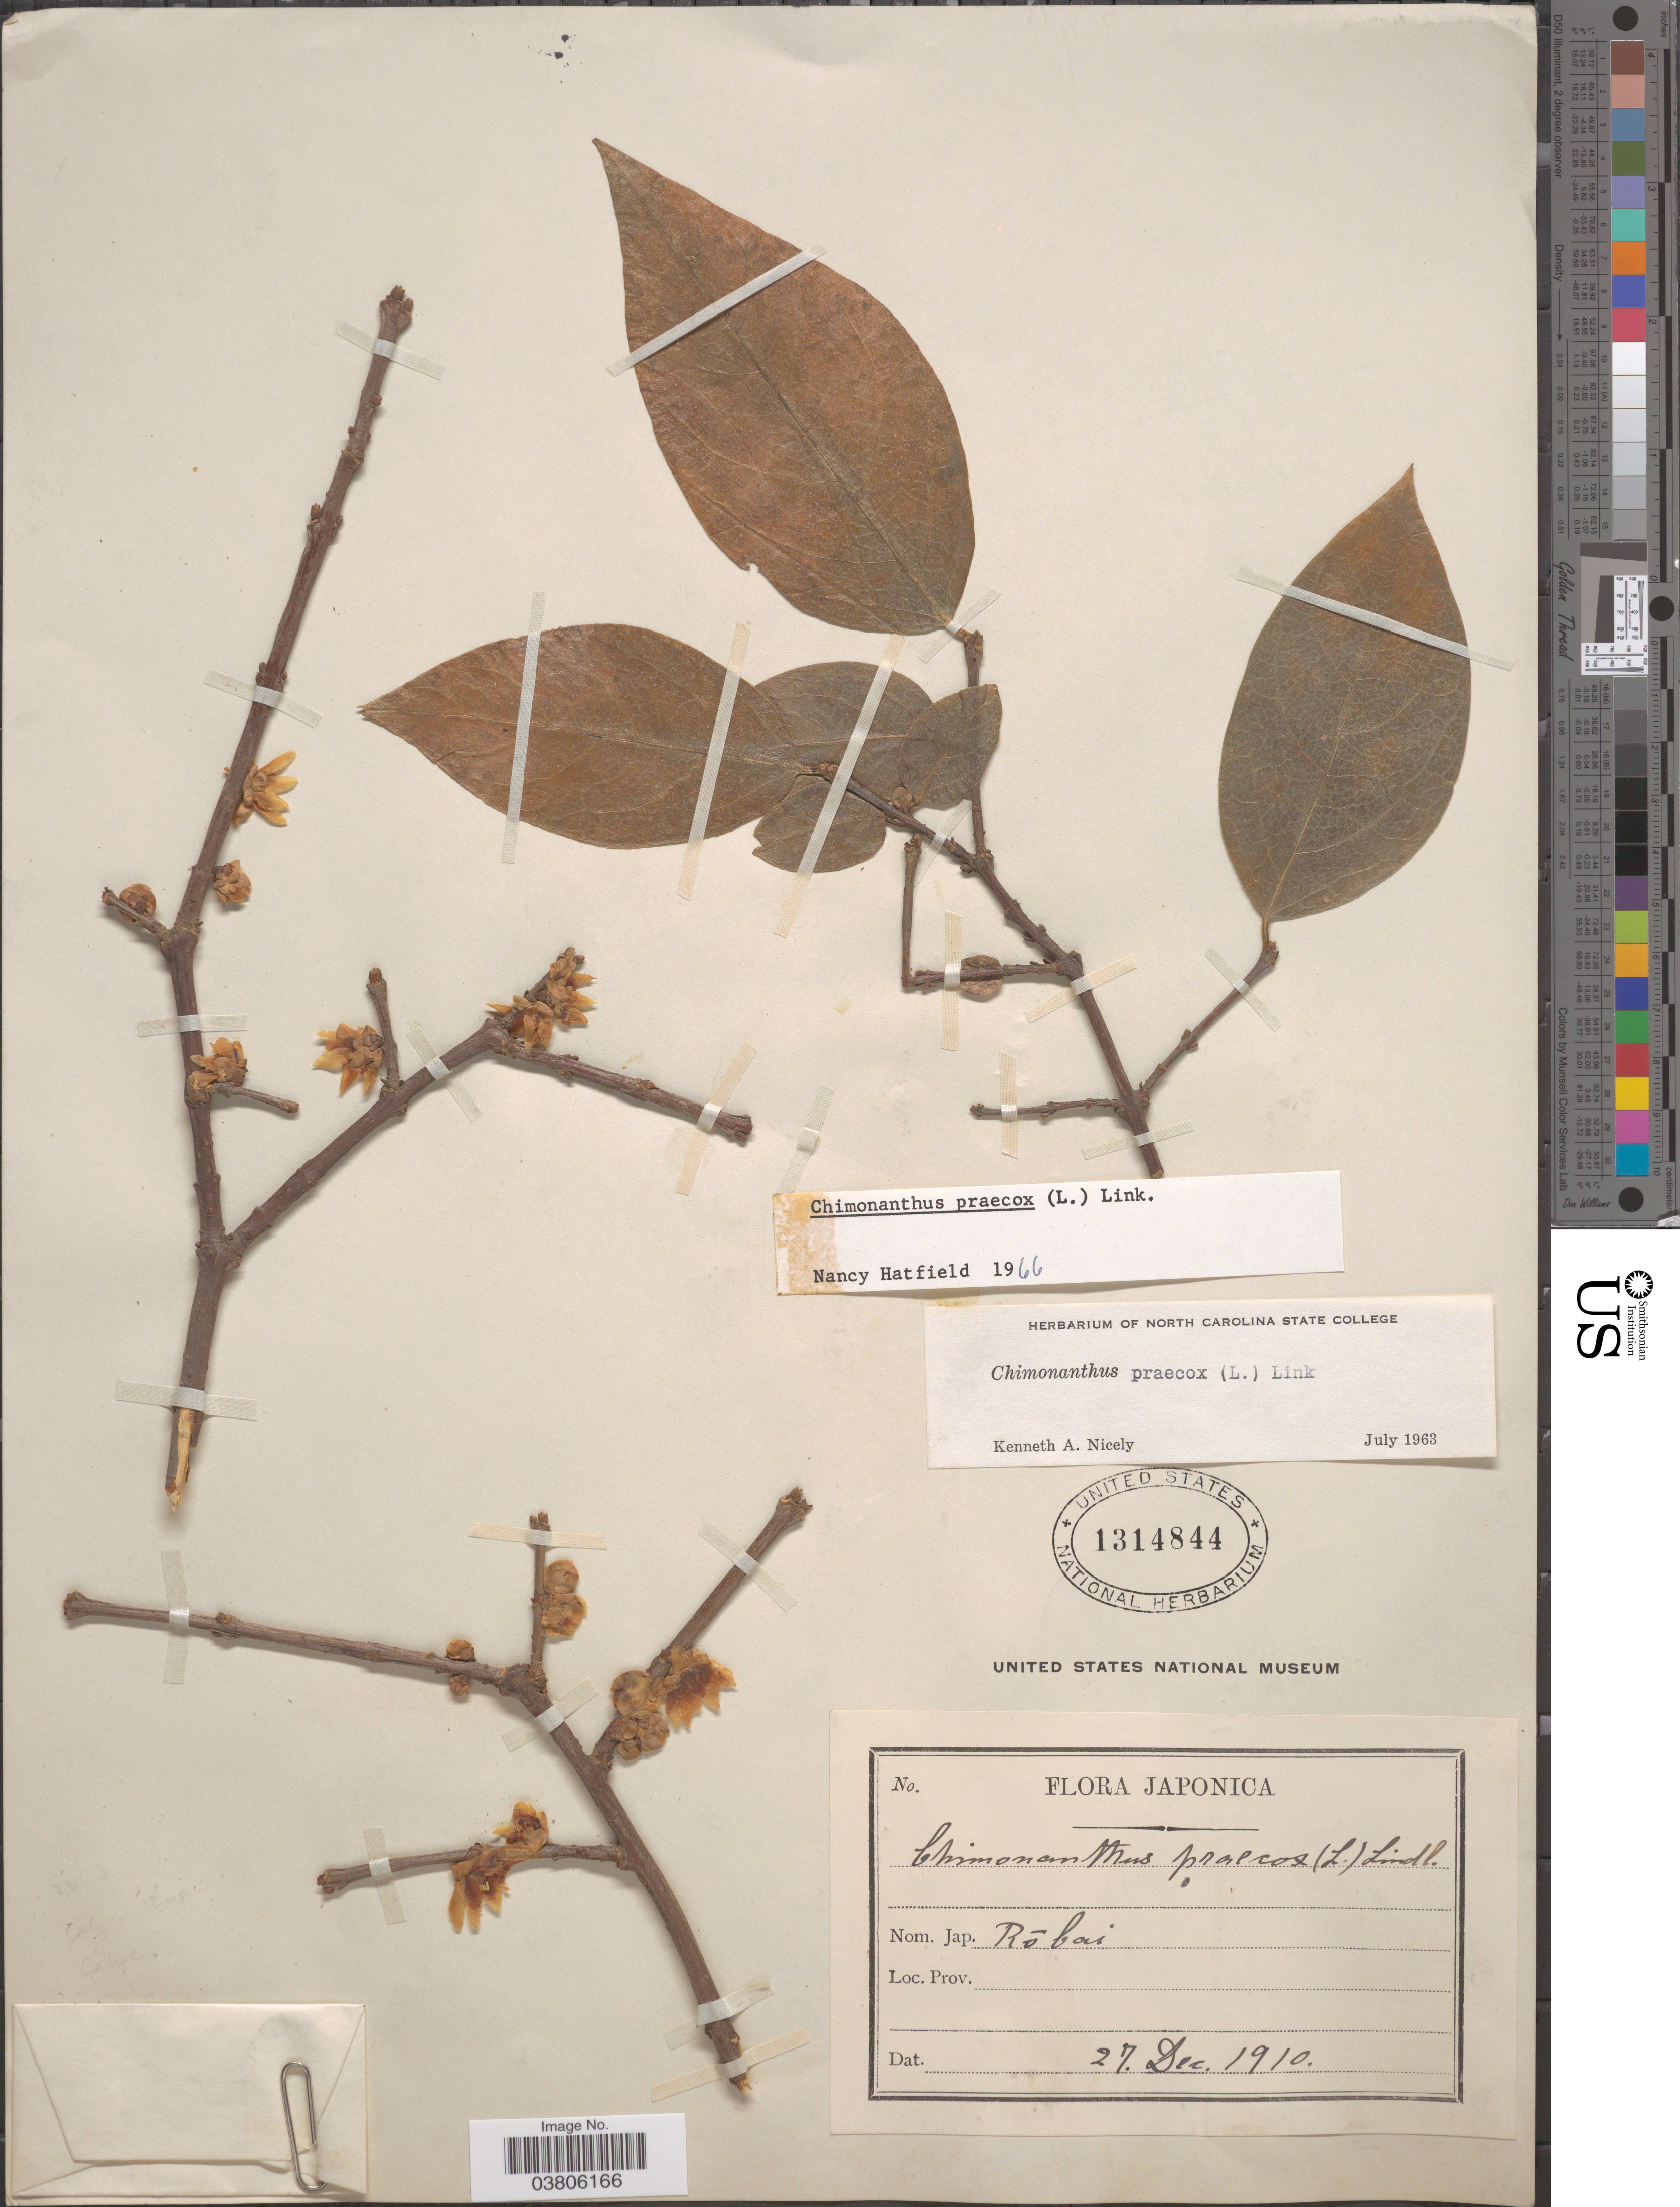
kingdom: Plantae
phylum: Tracheophyta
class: Magnoliopsida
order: Laurales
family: Calycanthaceae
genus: Chimonanthus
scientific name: Chimonanthus fragrans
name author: (Loisel.) Lindl.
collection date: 1910-12-27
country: Japan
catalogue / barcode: US 1314844